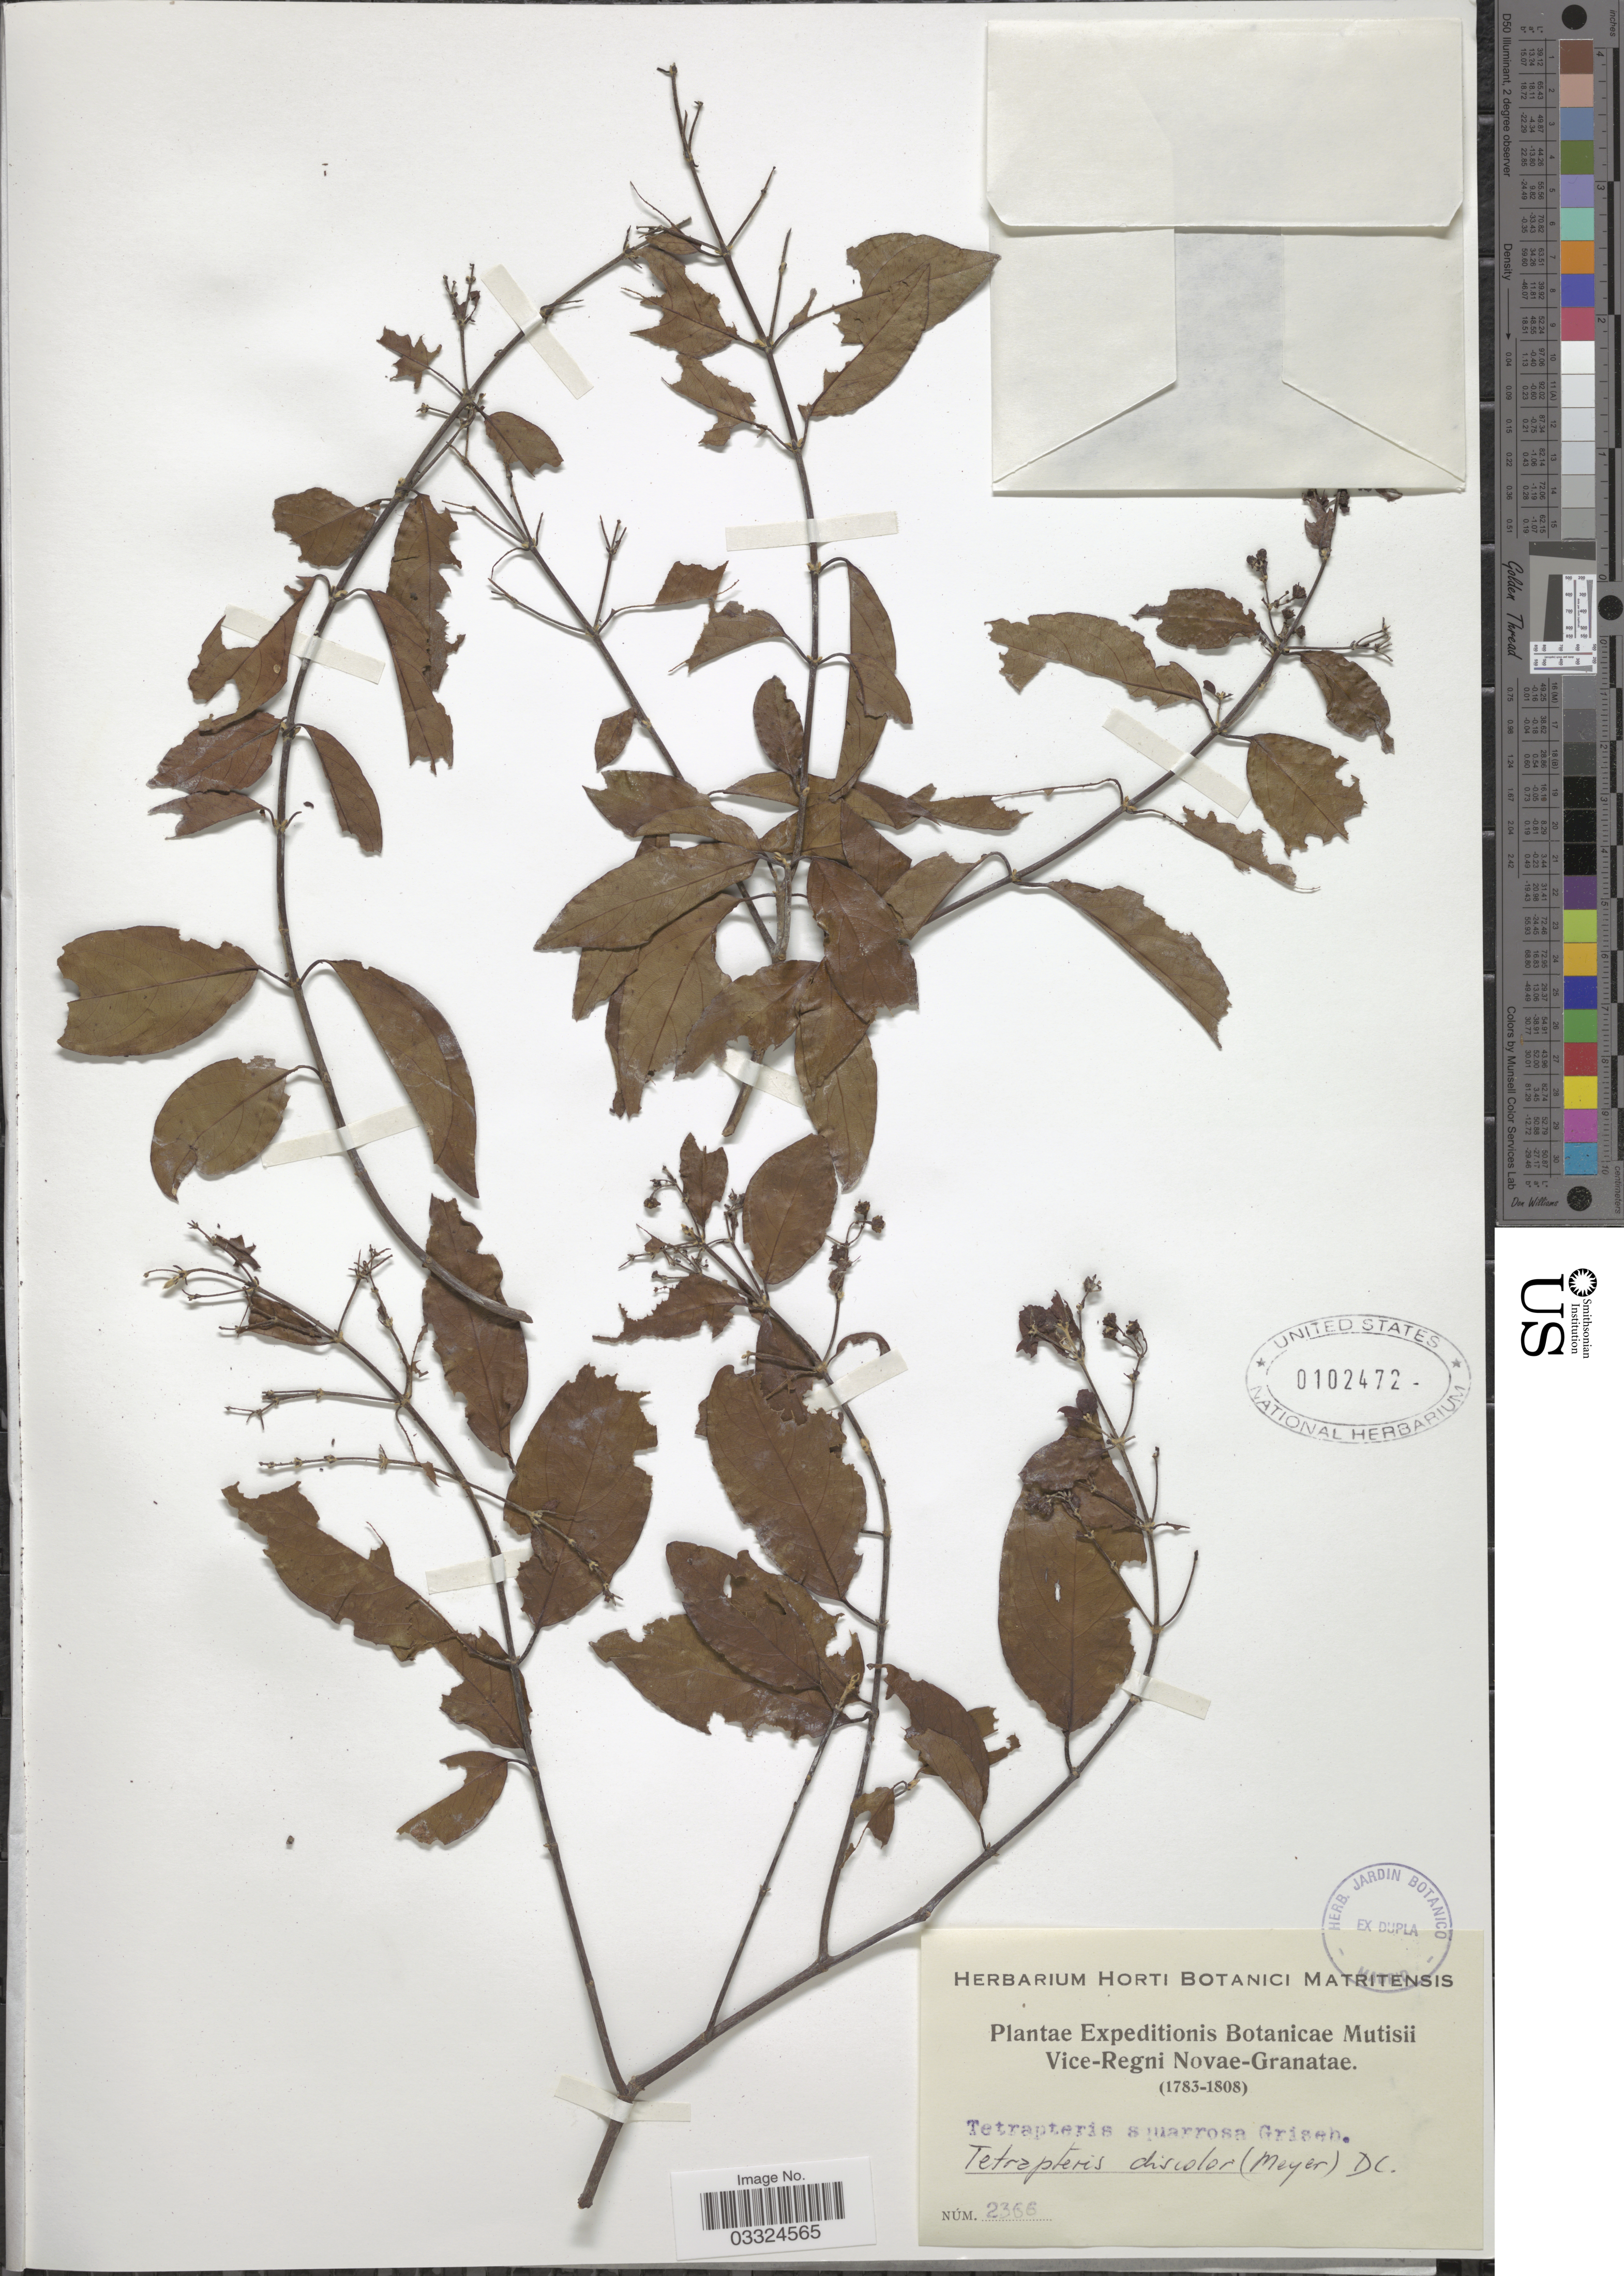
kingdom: Plantae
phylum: Tracheophyta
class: Magnoliopsida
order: Malpighiales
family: Malpighiaceae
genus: Tetrapterys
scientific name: Tetrapterys discolor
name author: (G. Mey.) DC.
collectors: Expeditions Botanicae Mutisii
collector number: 2366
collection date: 1783/1808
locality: Vice-Regni Novae-Granatae.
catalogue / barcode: US 102472